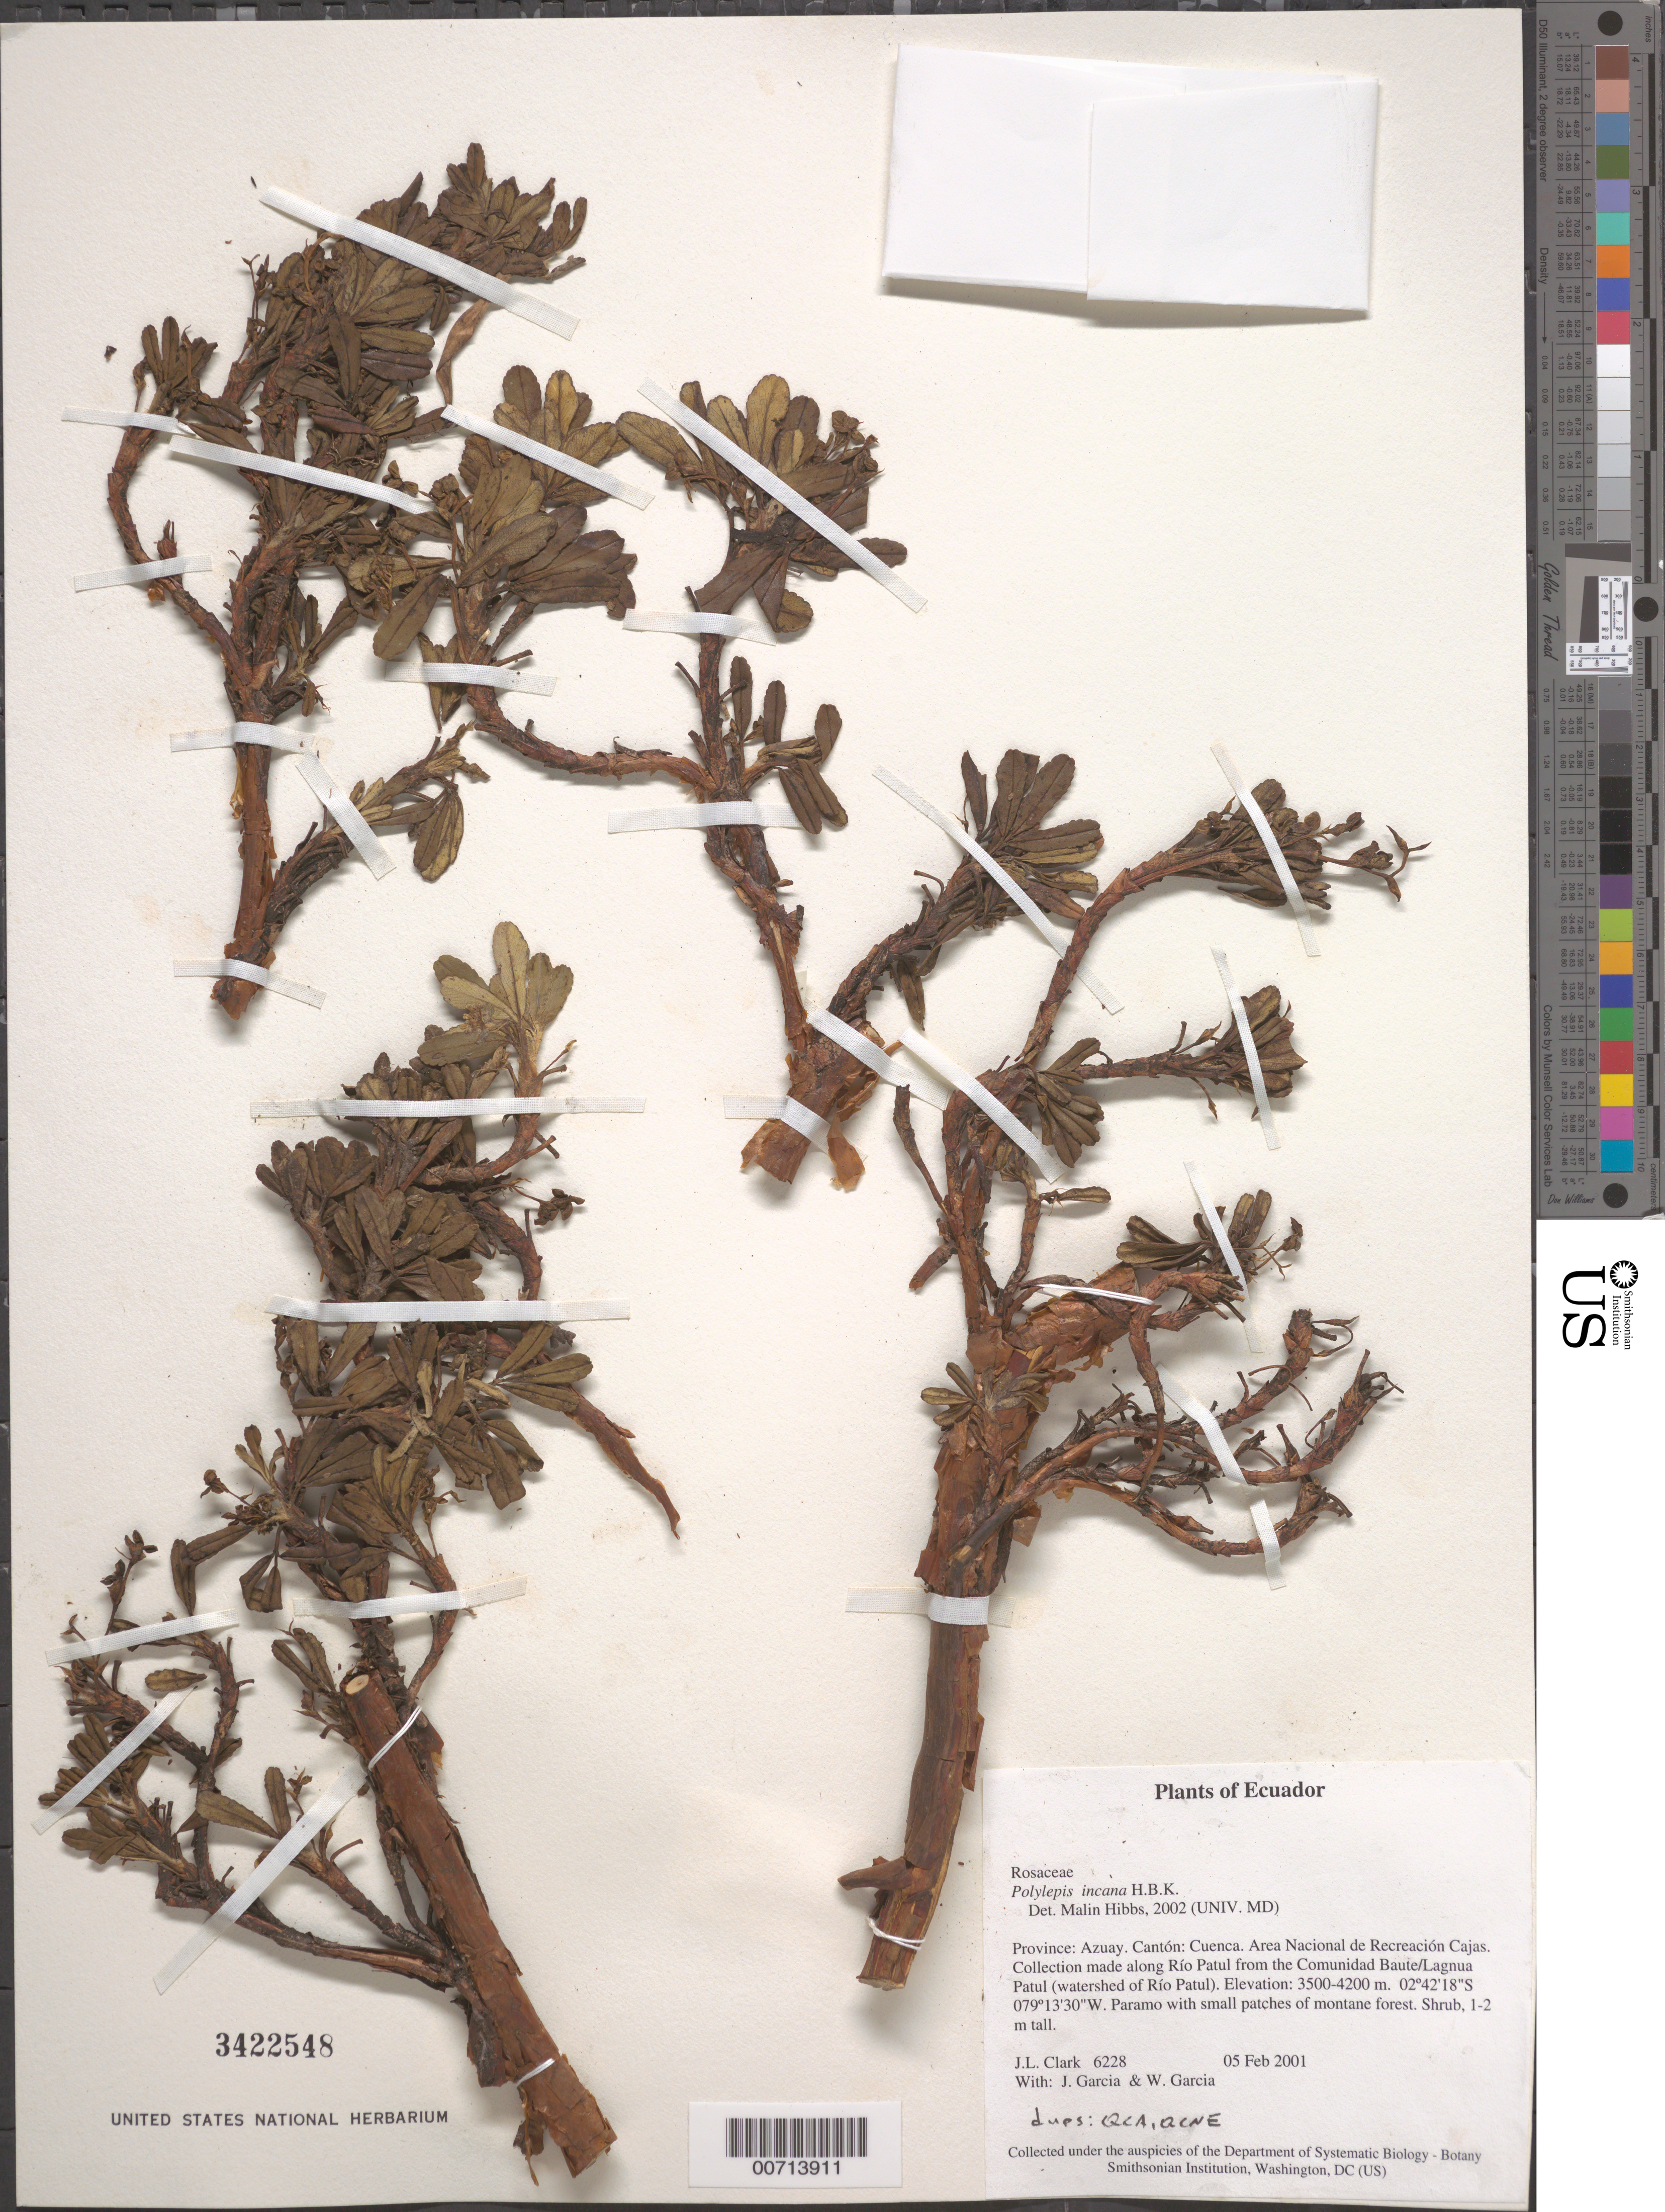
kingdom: Plantae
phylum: Tracheophyta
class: Magnoliopsida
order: Rosales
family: Rosaceae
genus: Polylepis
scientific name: Polylepis incana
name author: Kunth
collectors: J. L. Clark, J. Garcia & W. Garcia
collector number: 6228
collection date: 2001-02-05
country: Ecuador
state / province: Azuay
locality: Cantón: Cuenca. Area Nacional de Recreación Cajas. Along Río Patul from the Comunidad Baute/Lagnua Patul (watershed of Río Patul).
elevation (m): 3500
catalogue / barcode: US 3422548